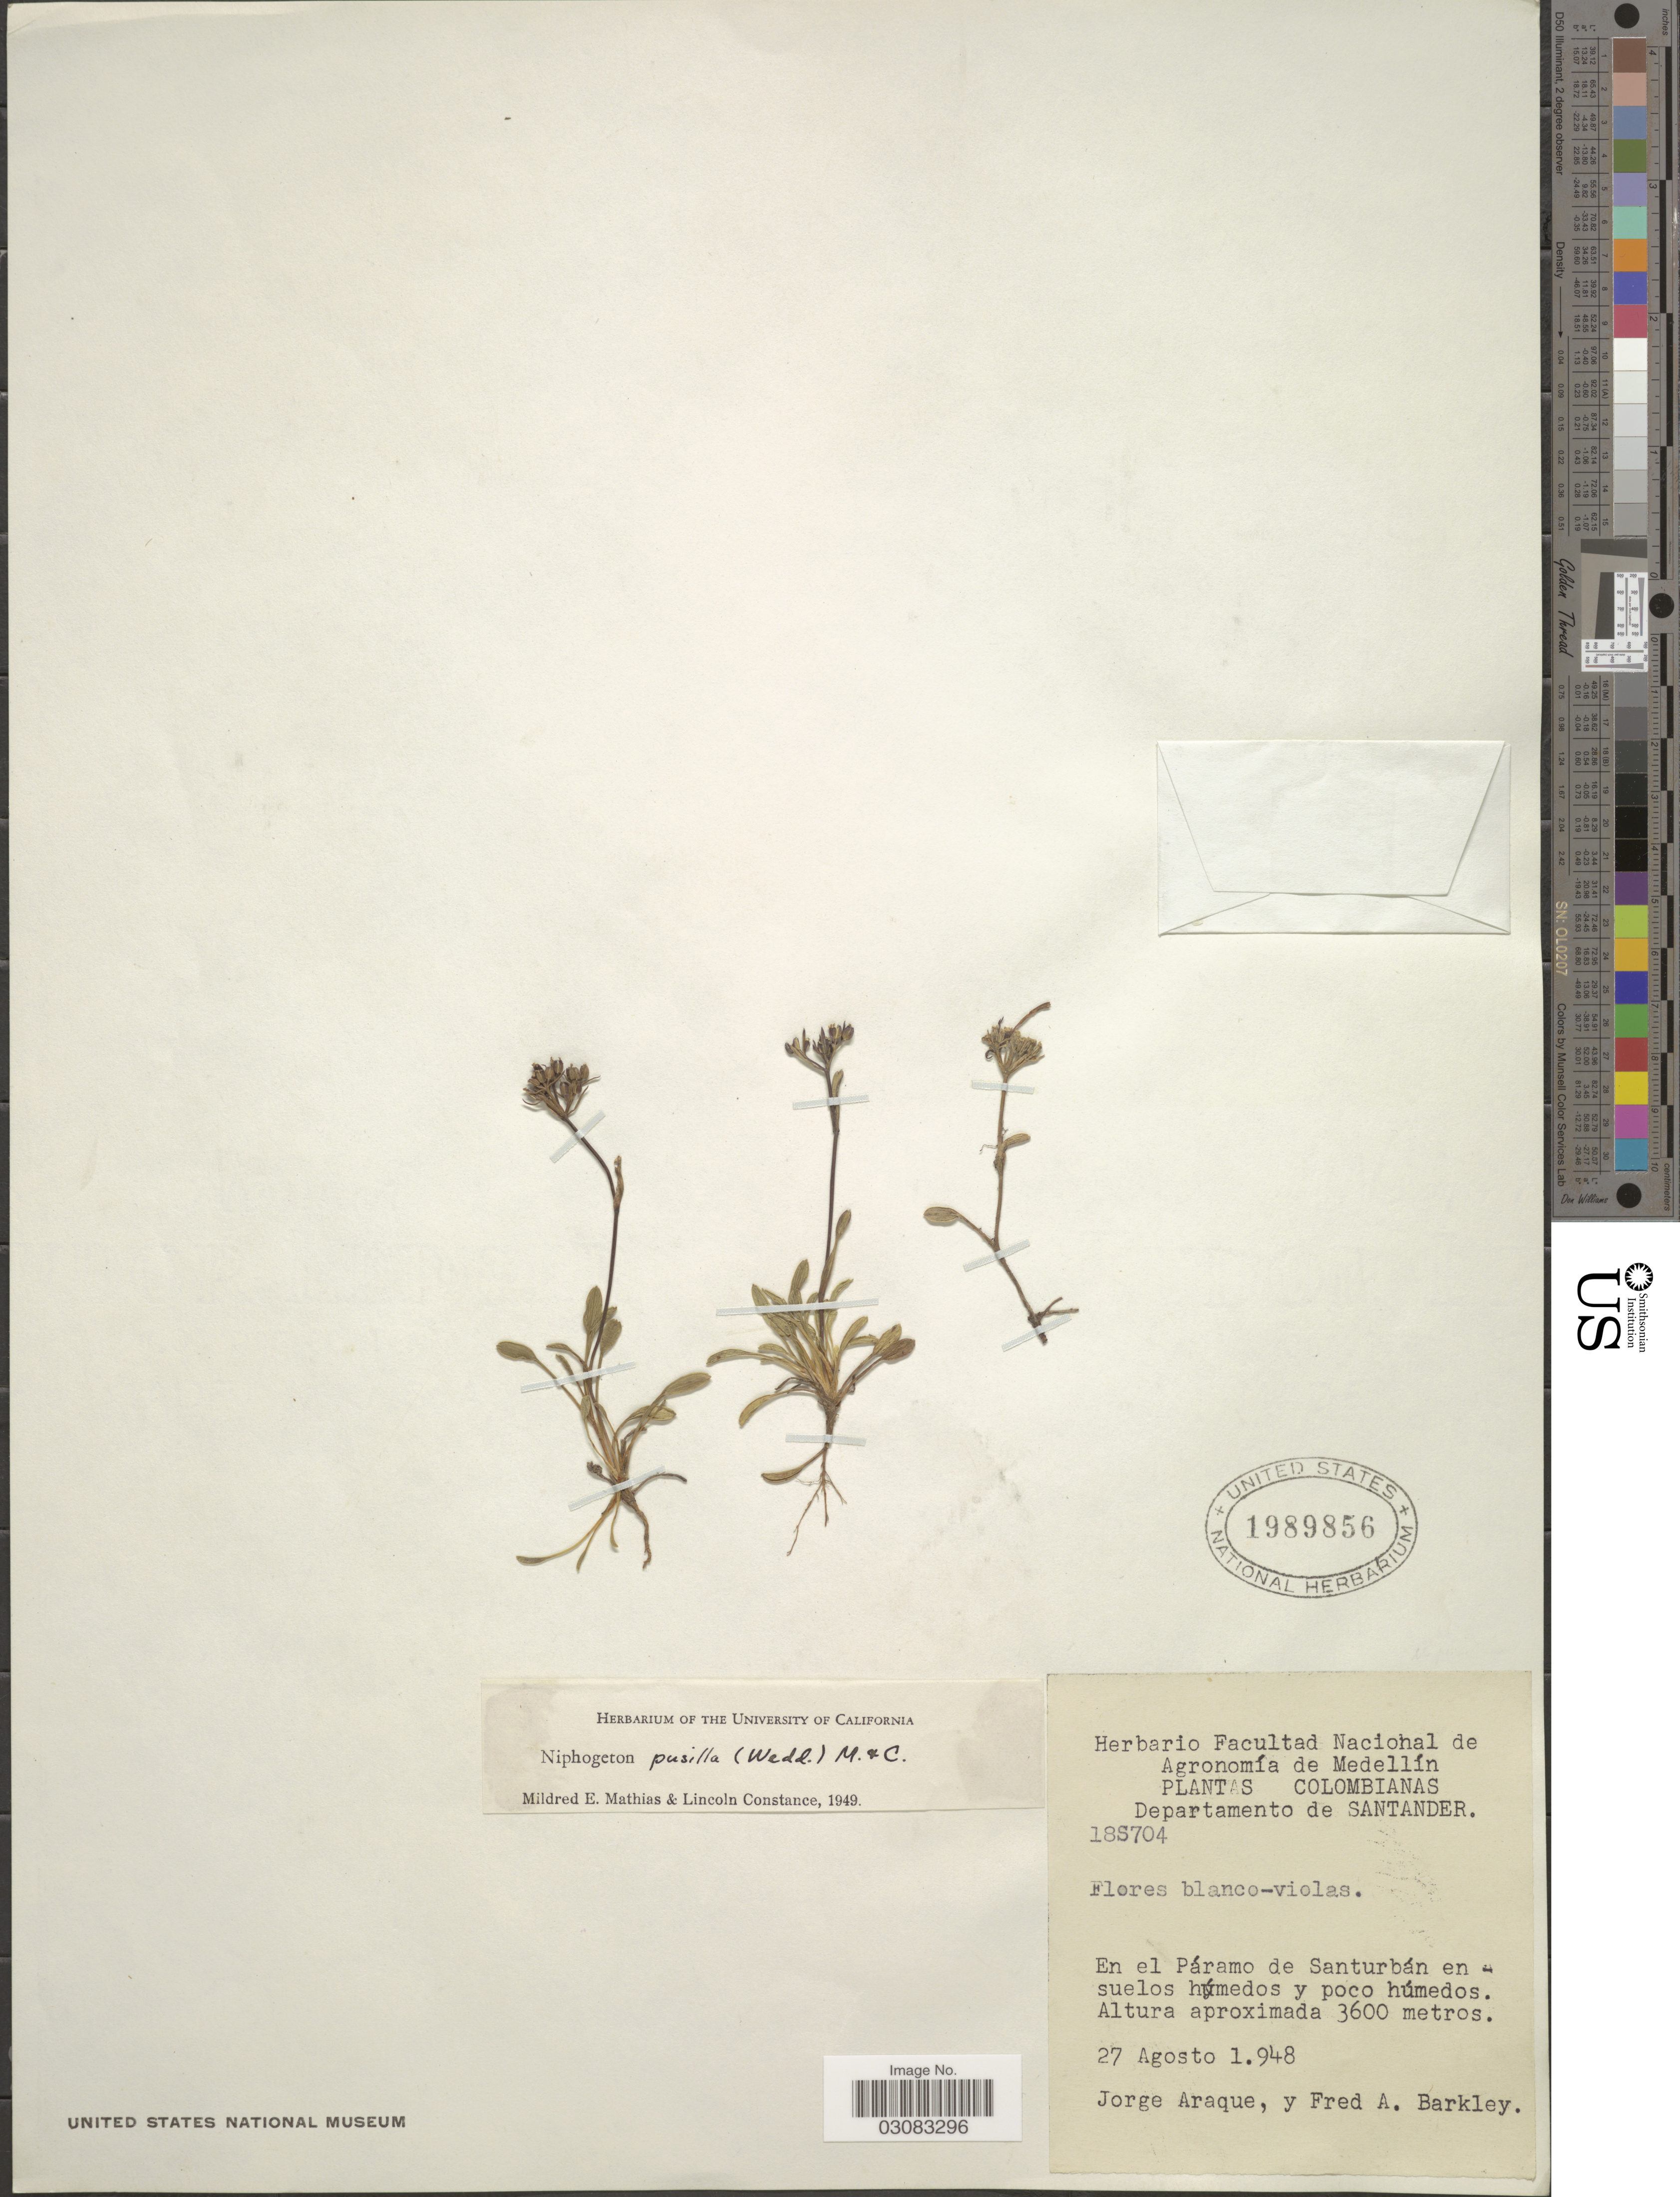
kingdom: Plantae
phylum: Tracheophyta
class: Magnoliopsida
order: Apiales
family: Apiaceae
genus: Niphogeton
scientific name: Niphogeton pusilla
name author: (Wedd.) Mathias & Constance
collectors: J. Araque & F. A. Barkley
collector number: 18S704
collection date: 1948-08-27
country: Colombia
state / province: Santander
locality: Departamento de Santander. En el Páramo de Santurbán.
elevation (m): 3600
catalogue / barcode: US 1989856